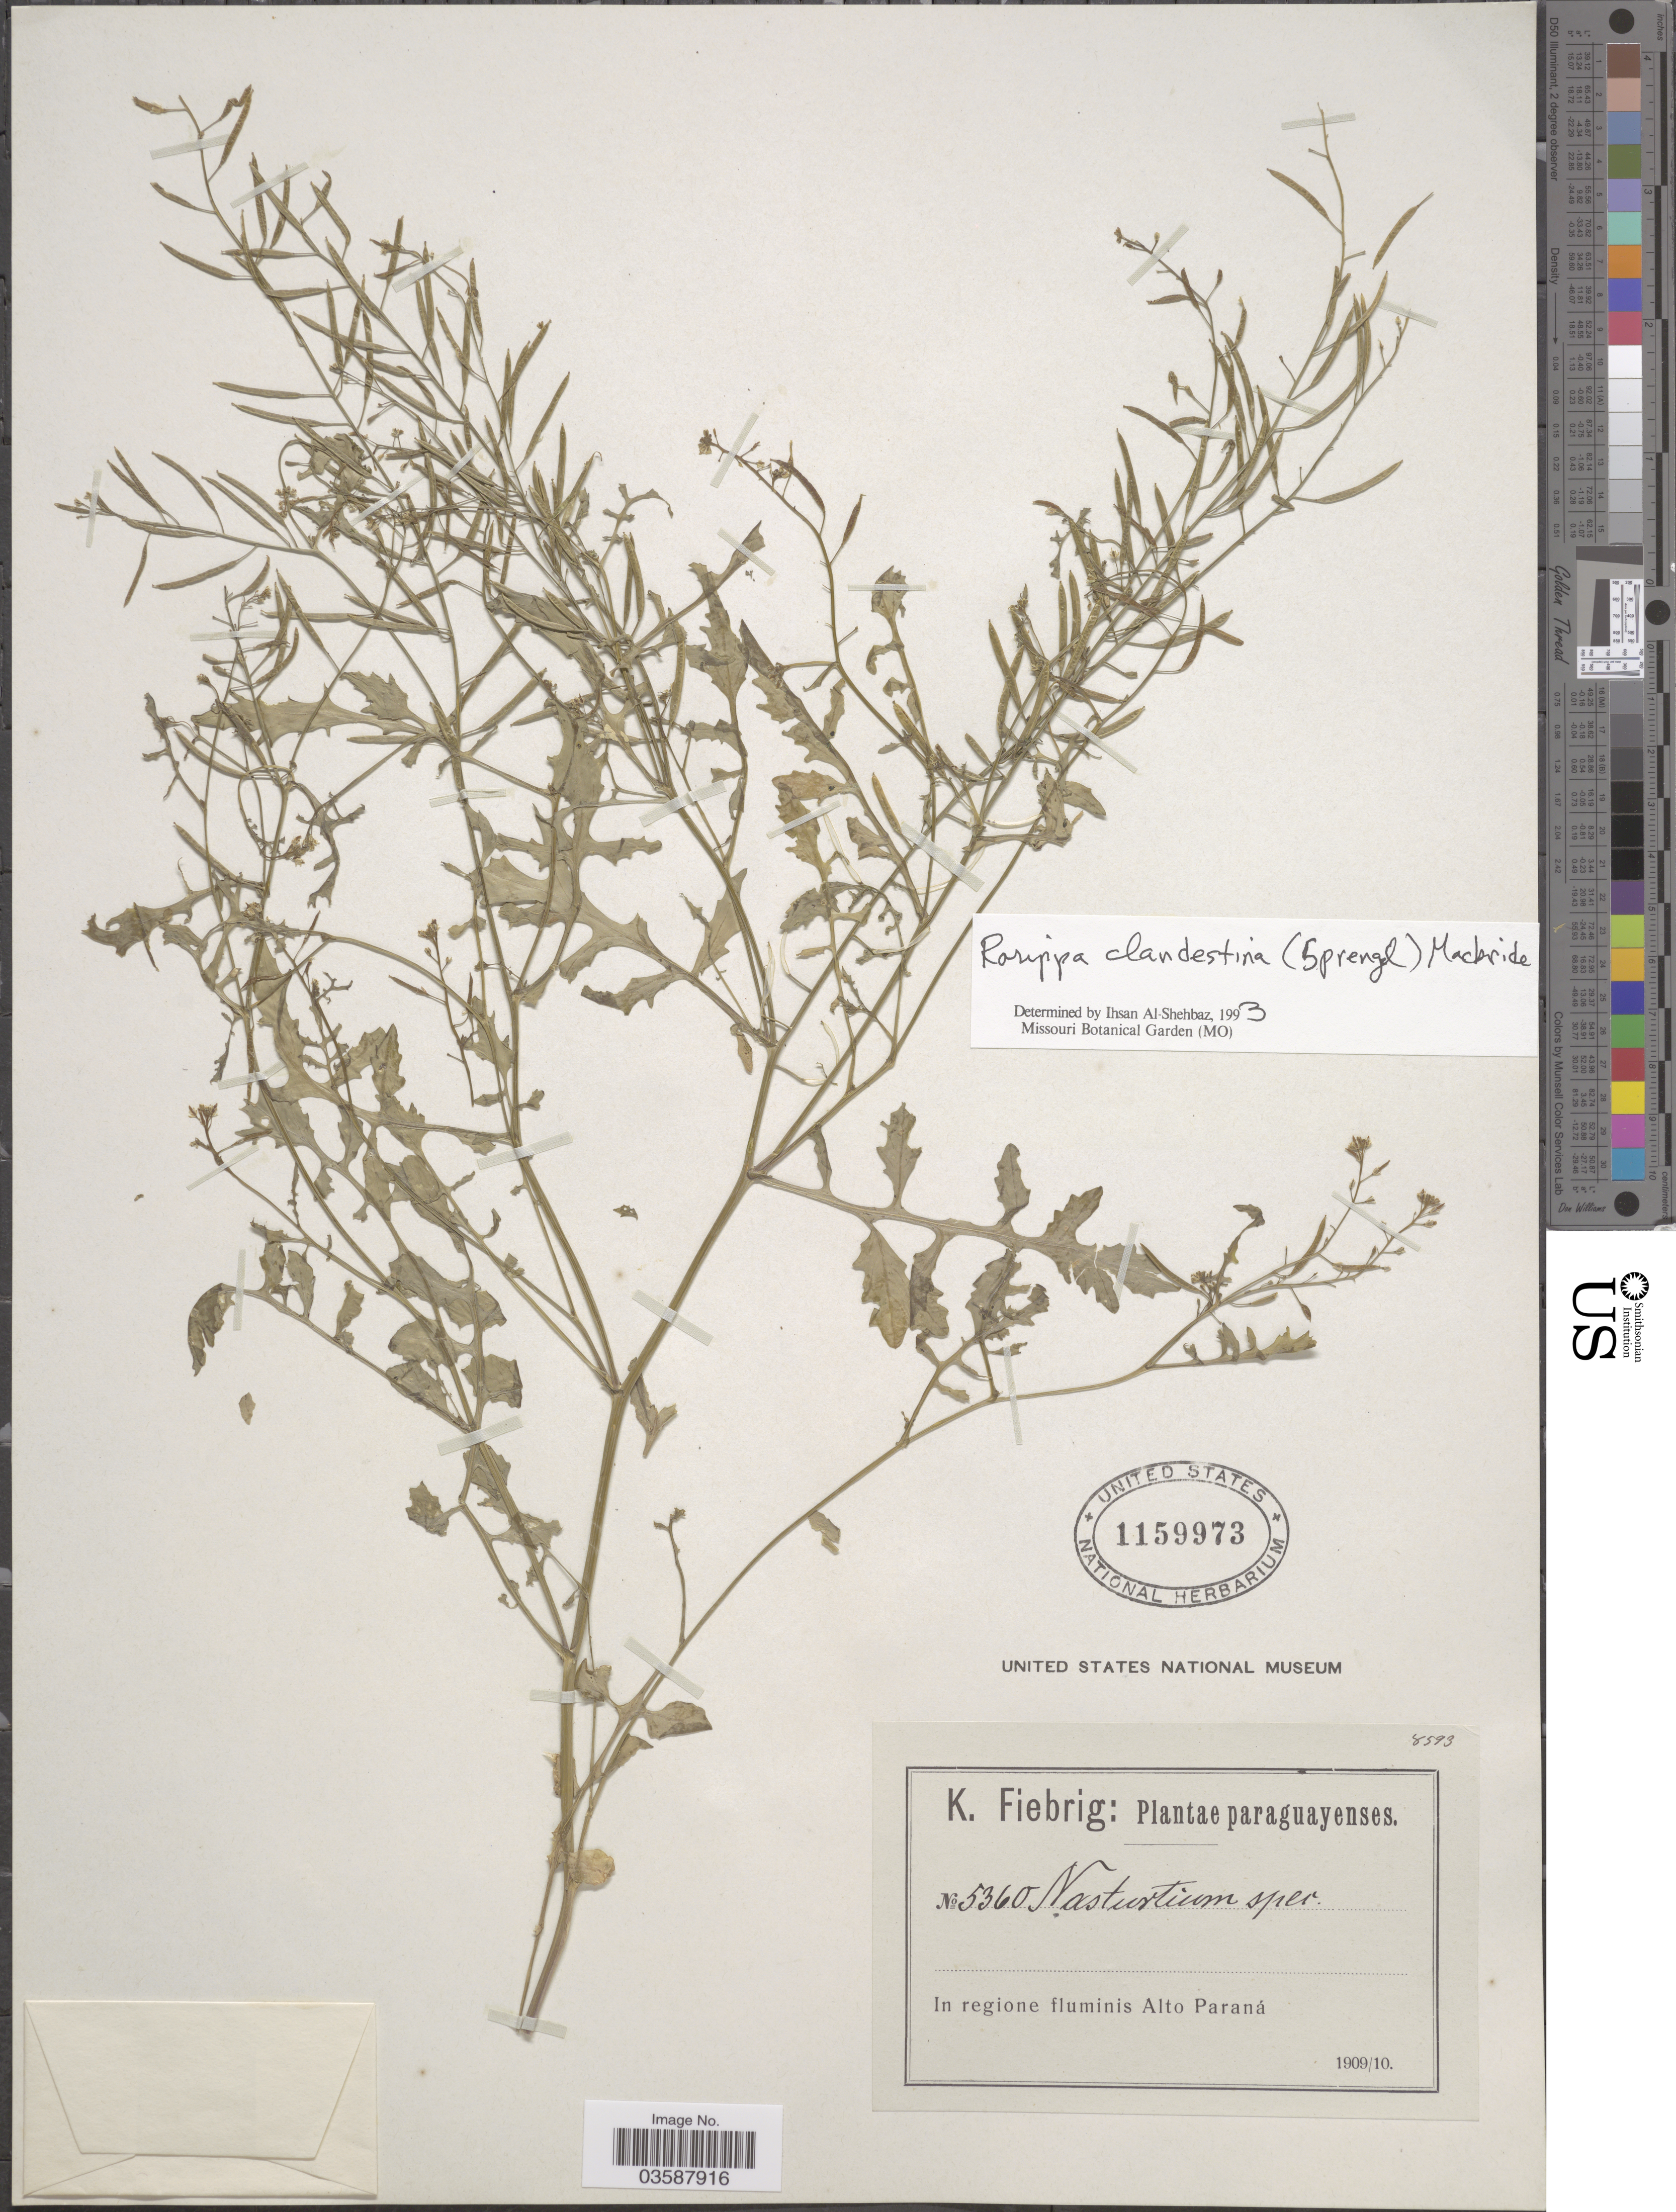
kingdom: Plantae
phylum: Tracheophyta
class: Magnoliopsida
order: Brassicales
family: Brassicaceae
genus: Rorippa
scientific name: Rorippa clandestina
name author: (Spreng.) J.F. Macbr.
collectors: K. Fiebrig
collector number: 5360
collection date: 1909/1910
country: Paraguay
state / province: Alto Parana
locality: In regione fluminis Alto Paraná.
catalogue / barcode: US 1159973